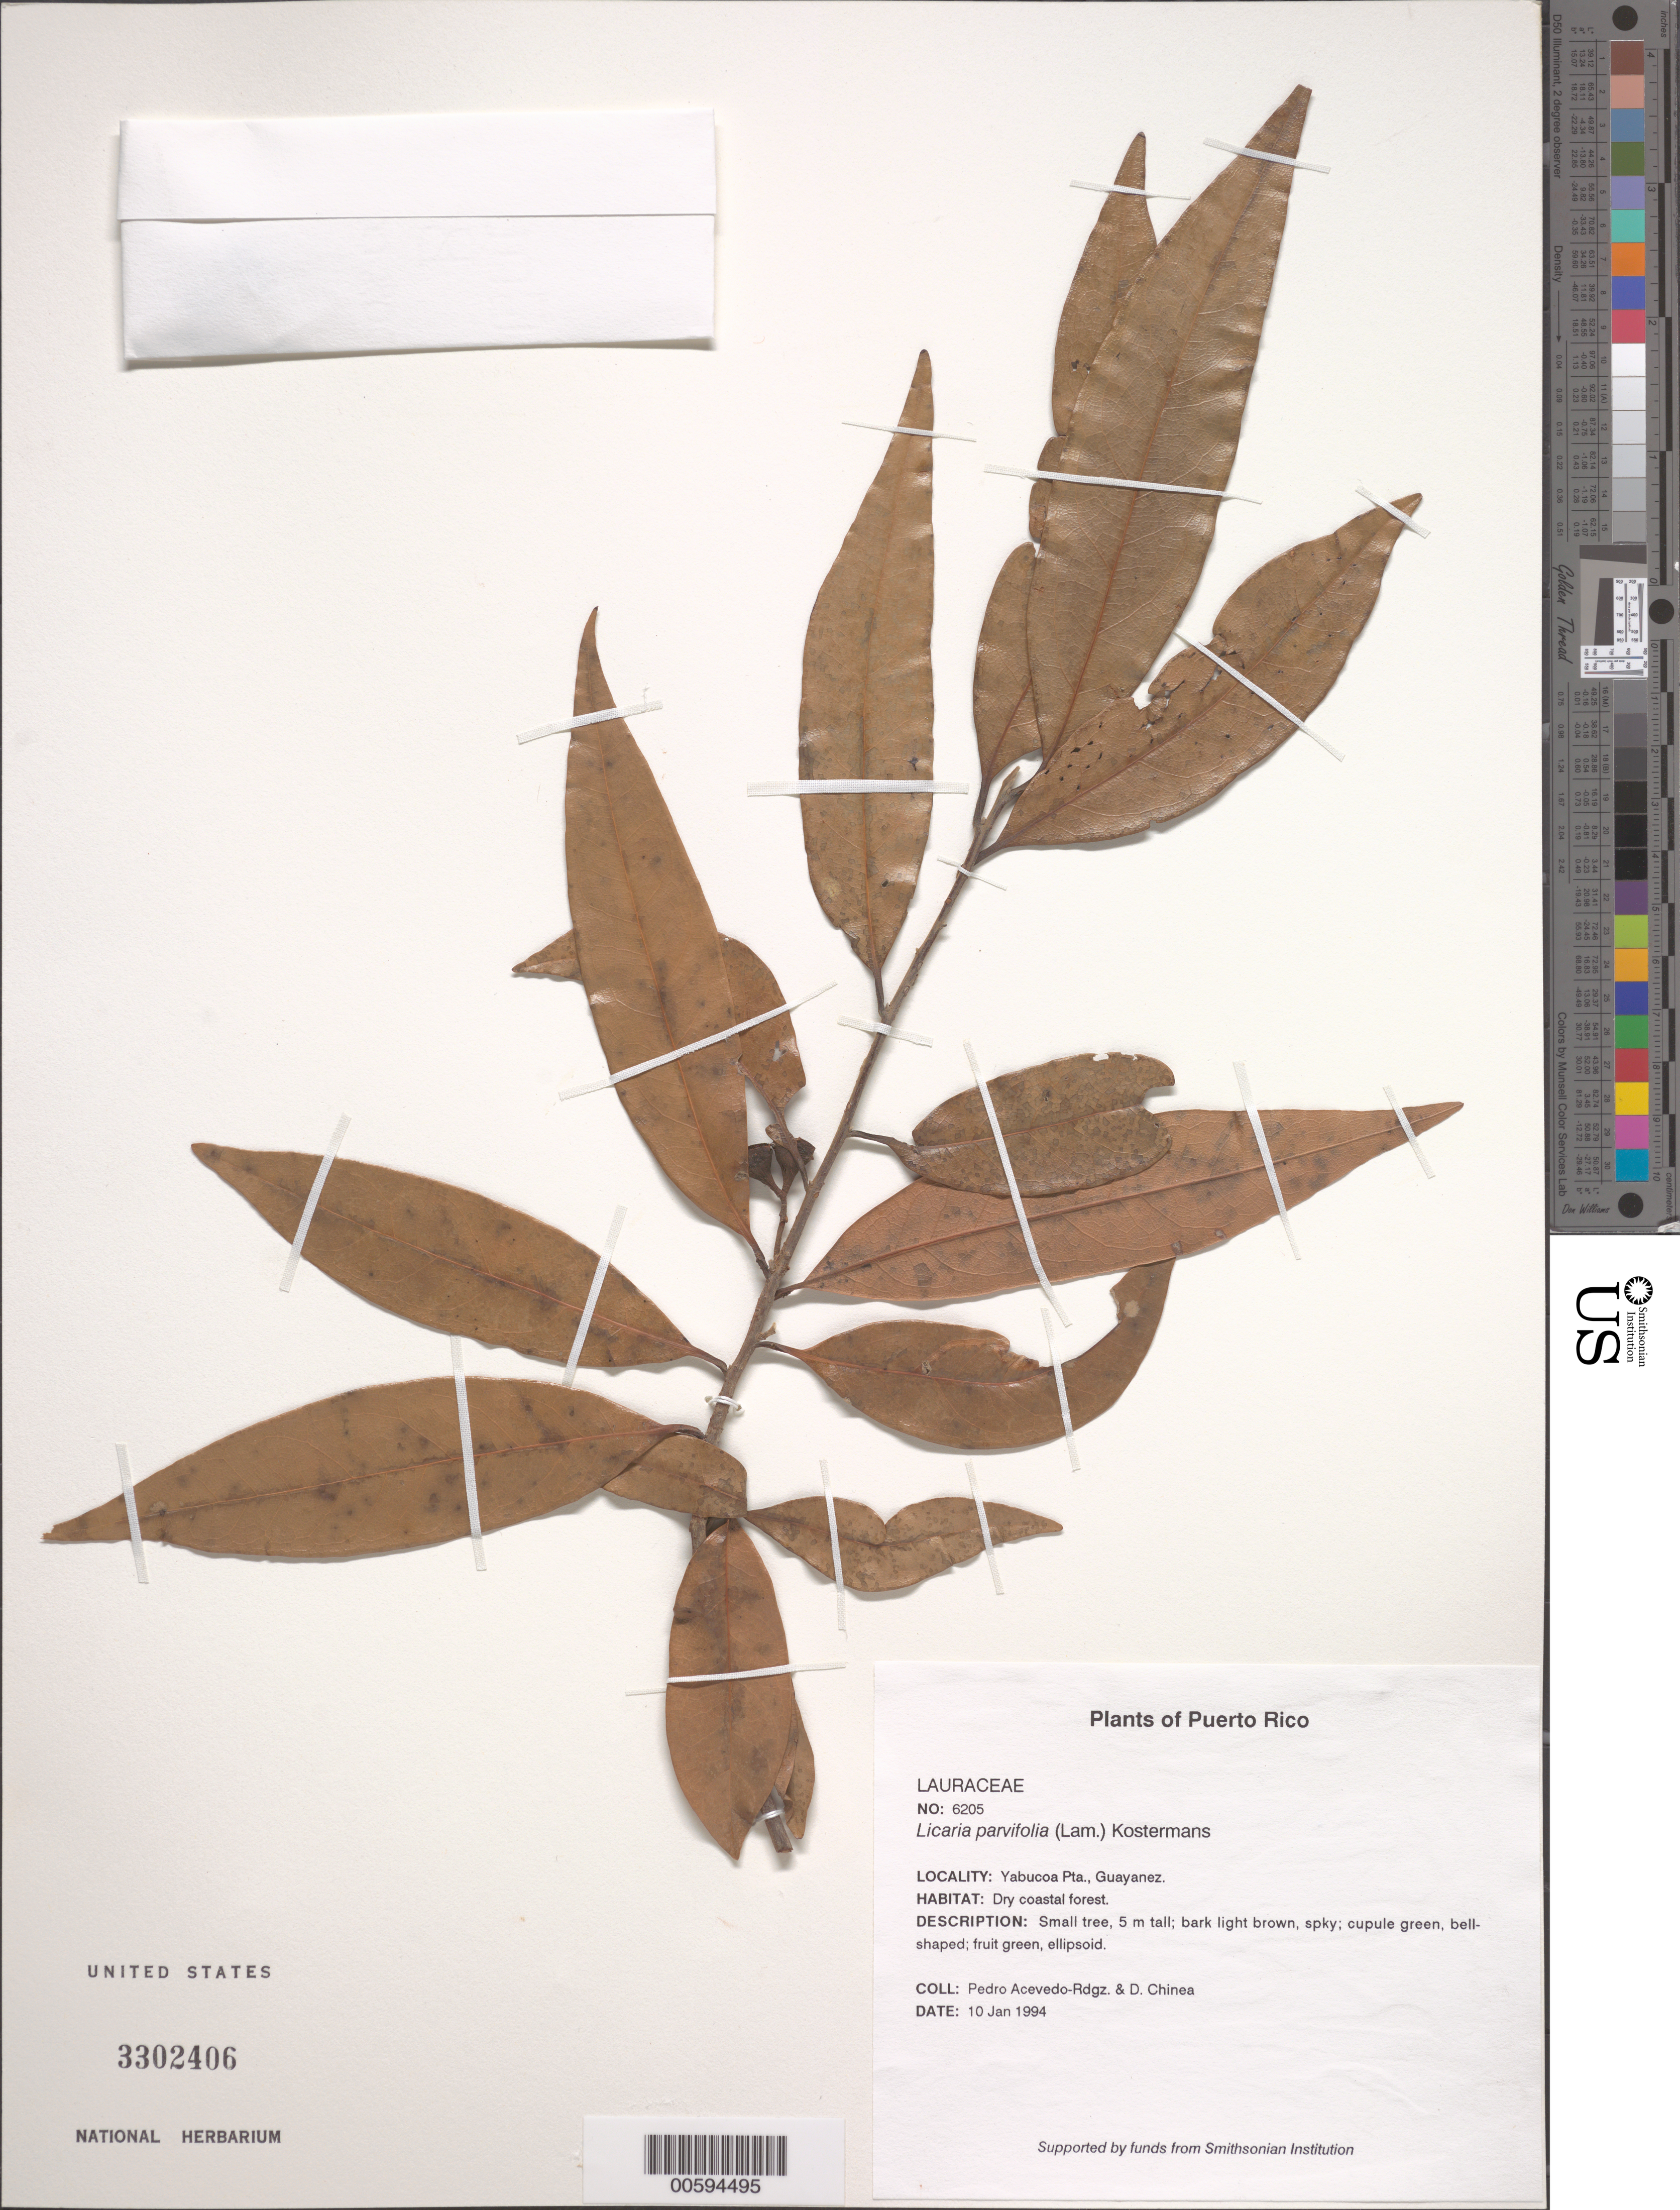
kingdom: Plantae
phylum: Tracheophyta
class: Magnoliopsida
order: Laurales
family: Lauraceae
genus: Licaria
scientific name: Licaria parvifolia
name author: (Lam.) Kosterm. ex León & Alain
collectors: P. Acevedo-Rodr. & D. Chinea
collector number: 6205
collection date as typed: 10 Jan 1994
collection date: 1994-01-10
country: Puerto Rico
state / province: Yabucoa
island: Puerto Rico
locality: Yabucoa Pta., Guayanes.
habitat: Dry coastal forest.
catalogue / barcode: US 3302406